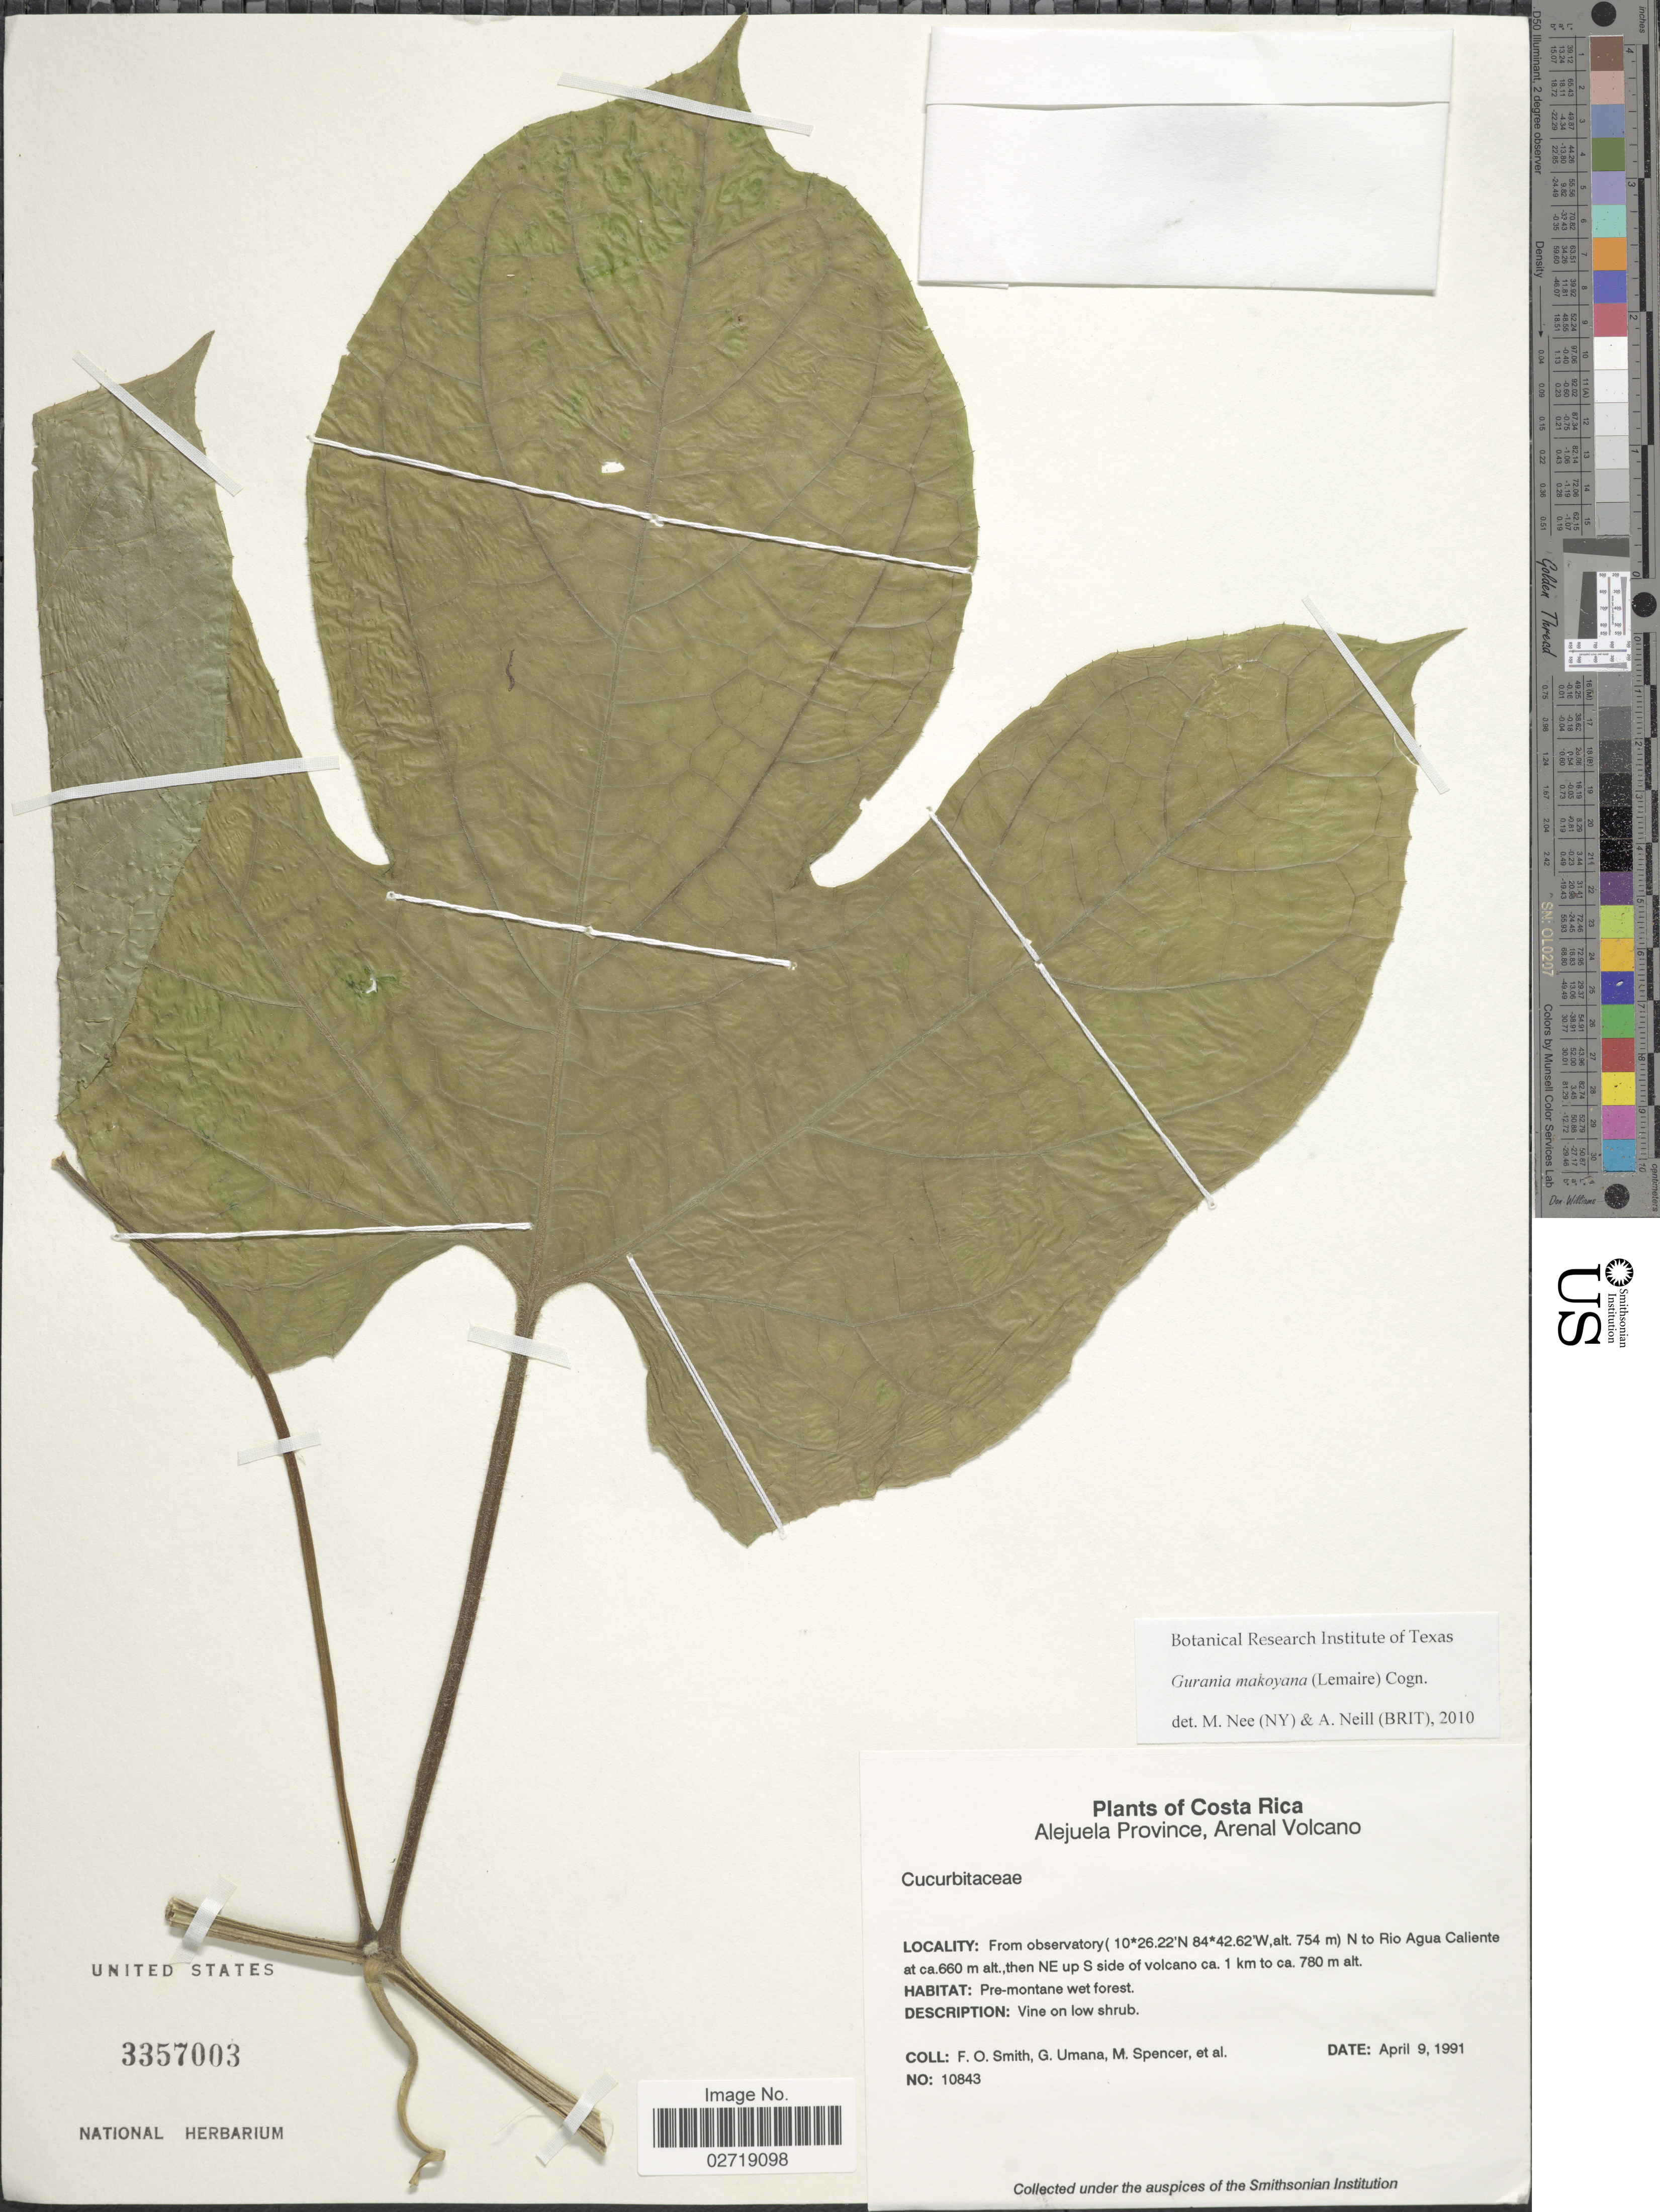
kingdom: Plantae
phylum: Tracheophyta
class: Magnoliopsida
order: Cucurbitales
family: Cucurbitaceae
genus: Gurania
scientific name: Gurania makoyana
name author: (Lem.) Cogn.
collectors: F. Smith, G. Umana, M. Spencer & et al.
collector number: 10843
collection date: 1991-04-09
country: Costa Rica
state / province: Alajuela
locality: Arenal Volcano. From observatory N to Rio Agua Caliente, then NE up S side of volcano ca. 1 km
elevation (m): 660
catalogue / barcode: US 3357003